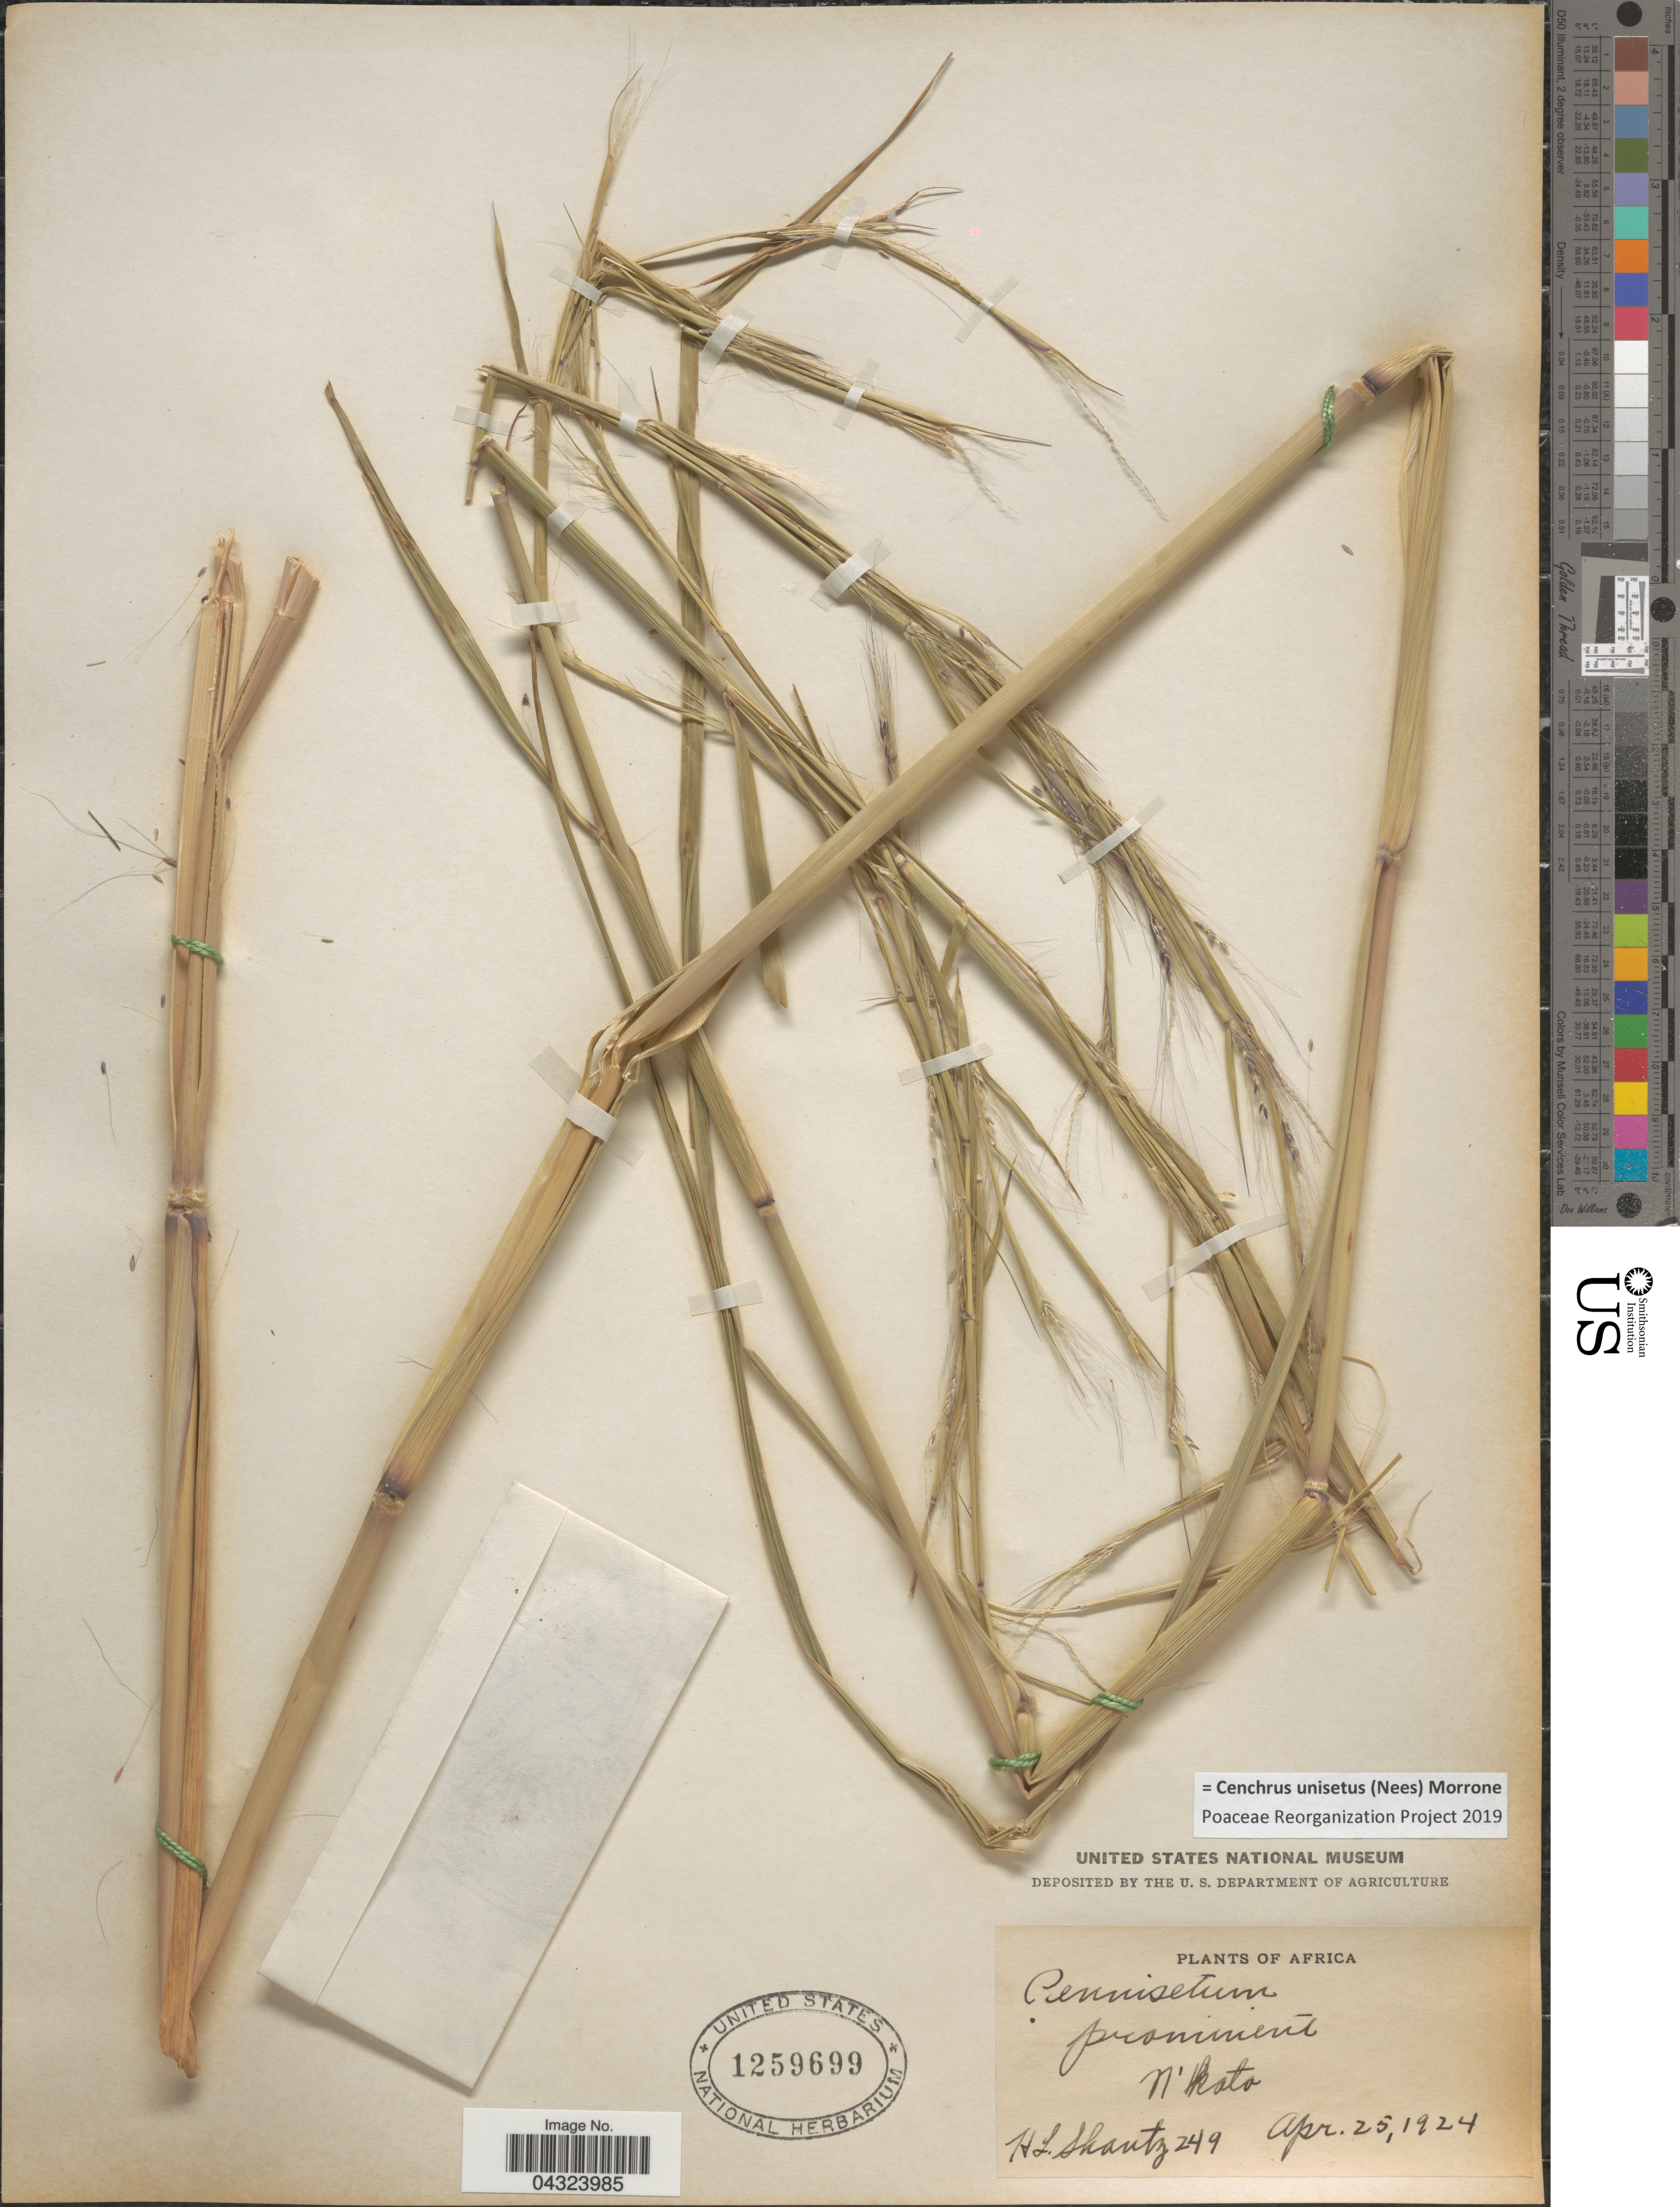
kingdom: Plantae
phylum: Tracheophyta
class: Liliopsida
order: Poales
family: Poaceae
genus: Cenchrus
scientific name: Cenchrus unisetus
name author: (Nees) Morrone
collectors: H. Shantz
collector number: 249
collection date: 1924-04-25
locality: N'Kata.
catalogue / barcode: US 1259699